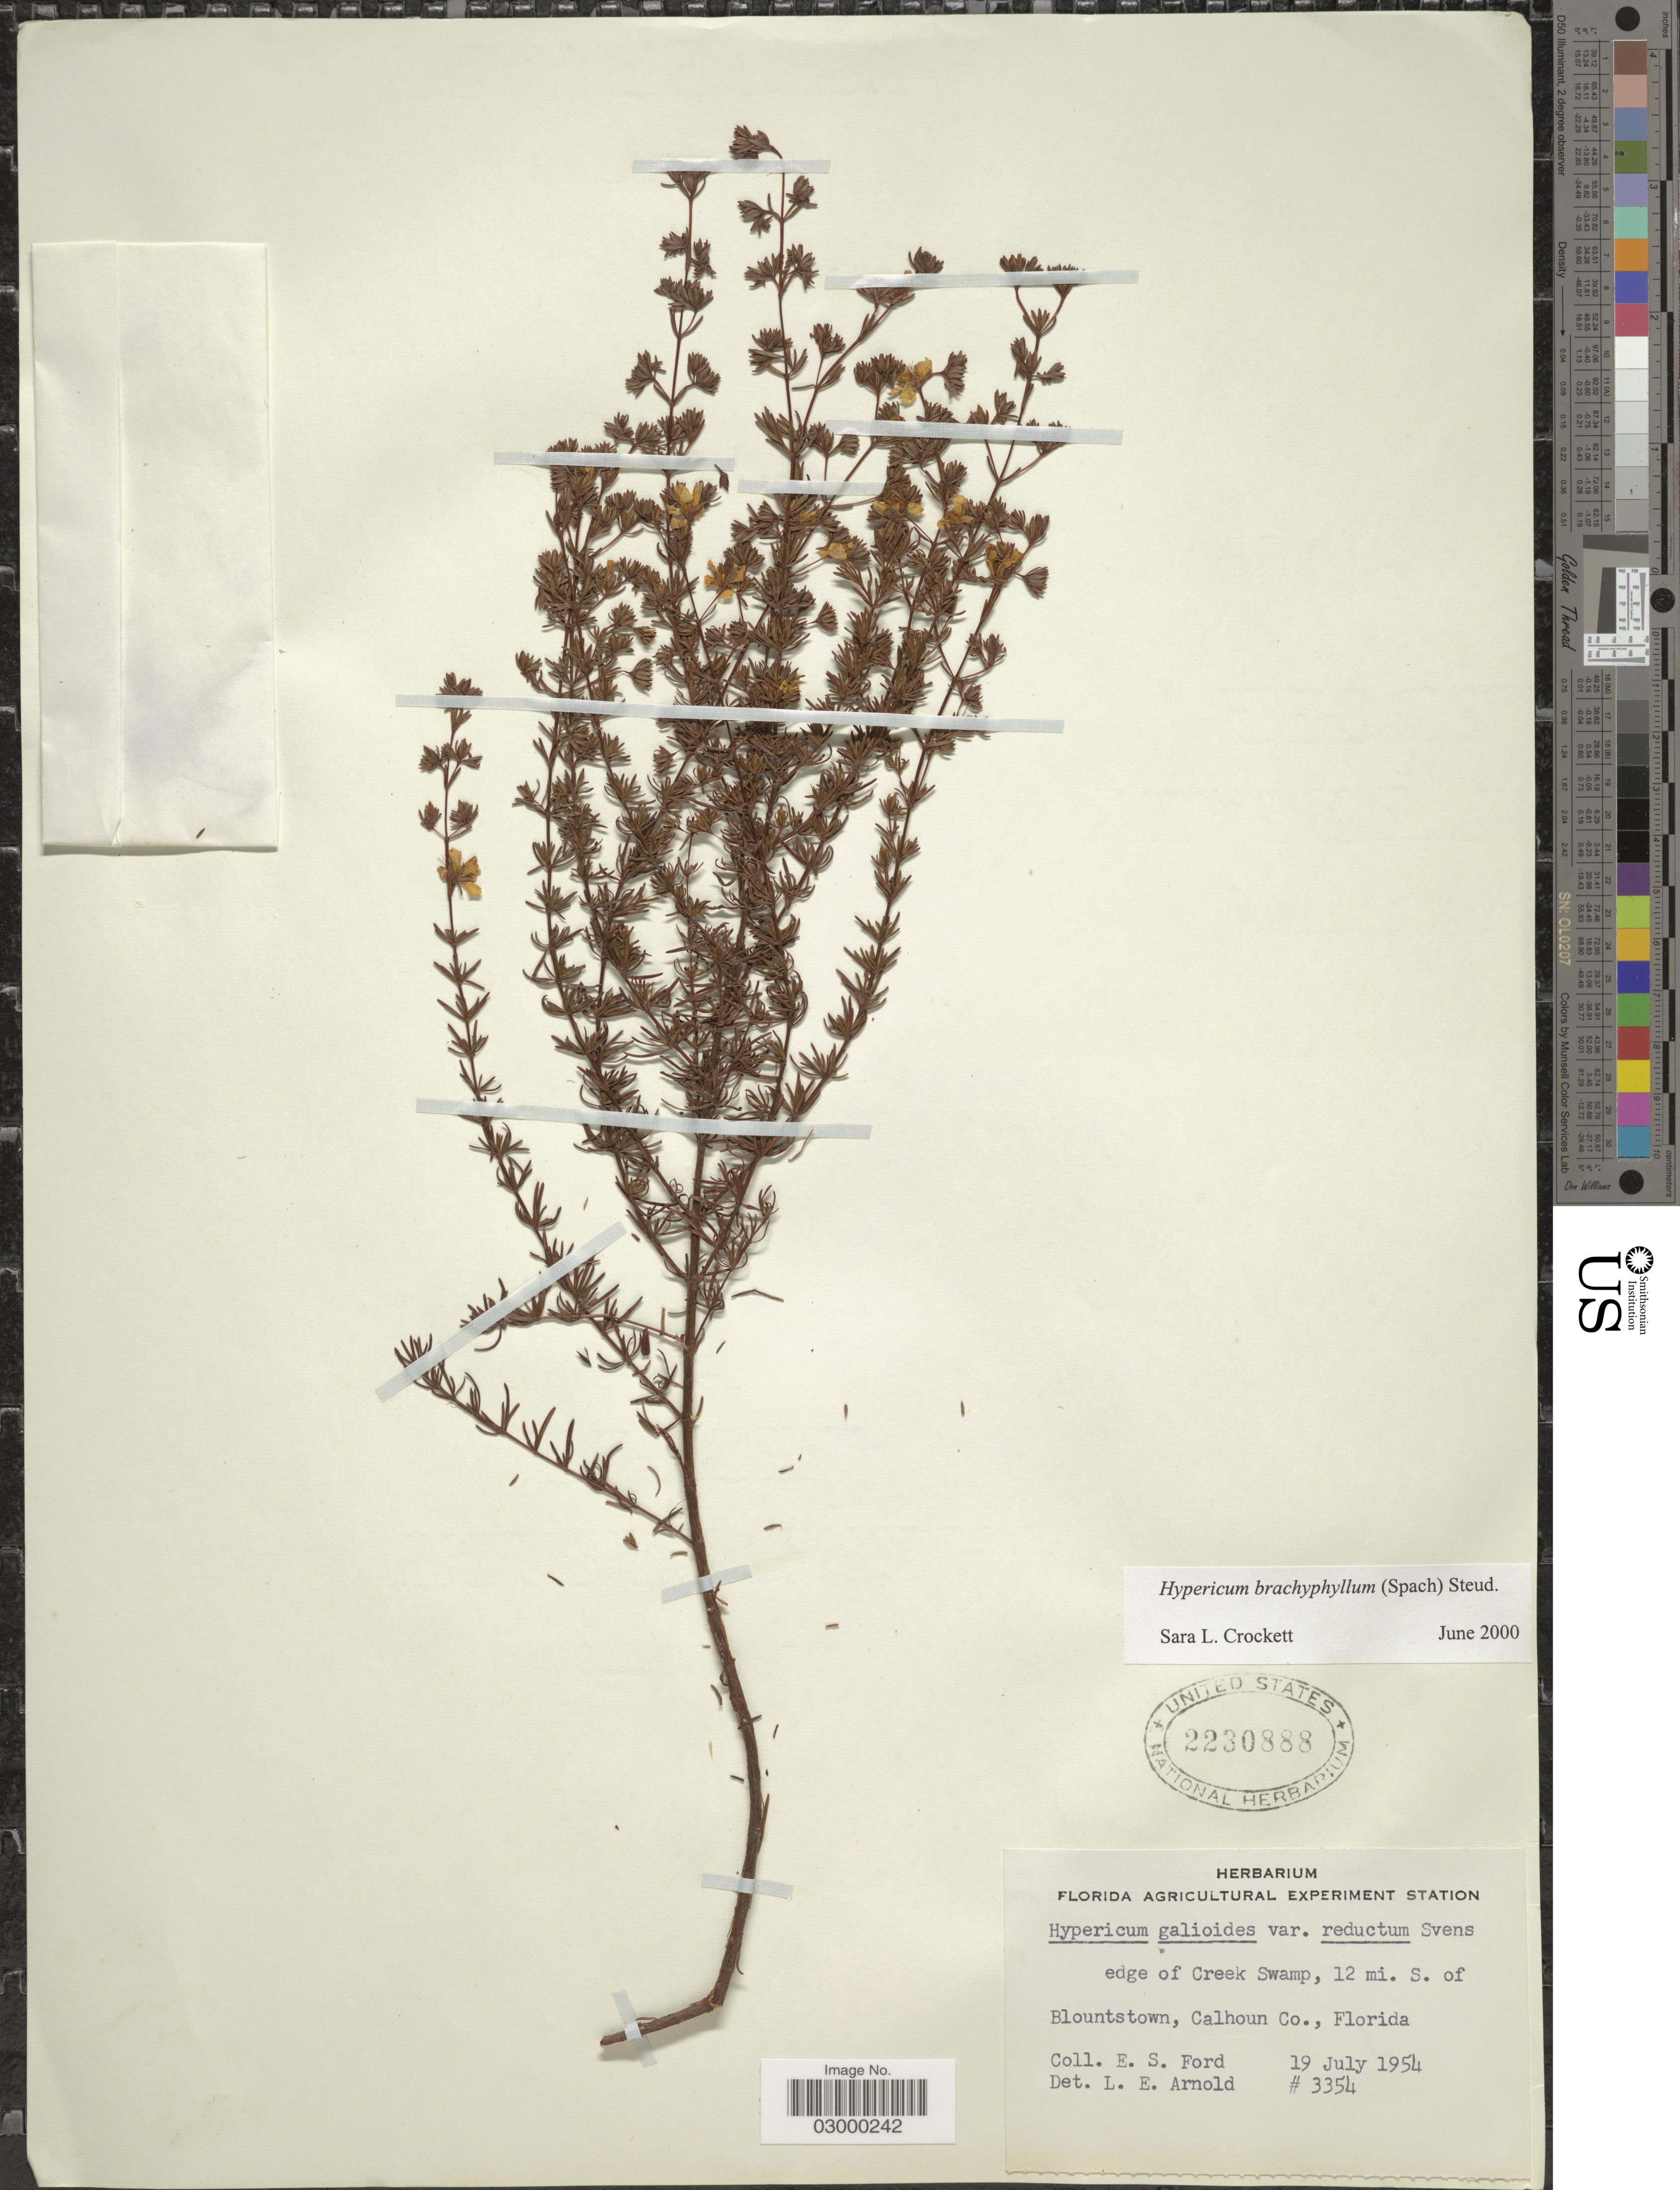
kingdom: Plantae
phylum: Tracheophyta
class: Magnoliopsida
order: Malpighiales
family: Hypericaceae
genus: Hypericum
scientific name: Hypericum brachyphyllum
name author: (Spach) Steud.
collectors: E. Ford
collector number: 3354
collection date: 1954-07-19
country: United States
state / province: Florida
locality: Edge of Creek Swamp, 12 mi. S. of Blountstown, Calhoun Co.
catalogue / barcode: US 2230888